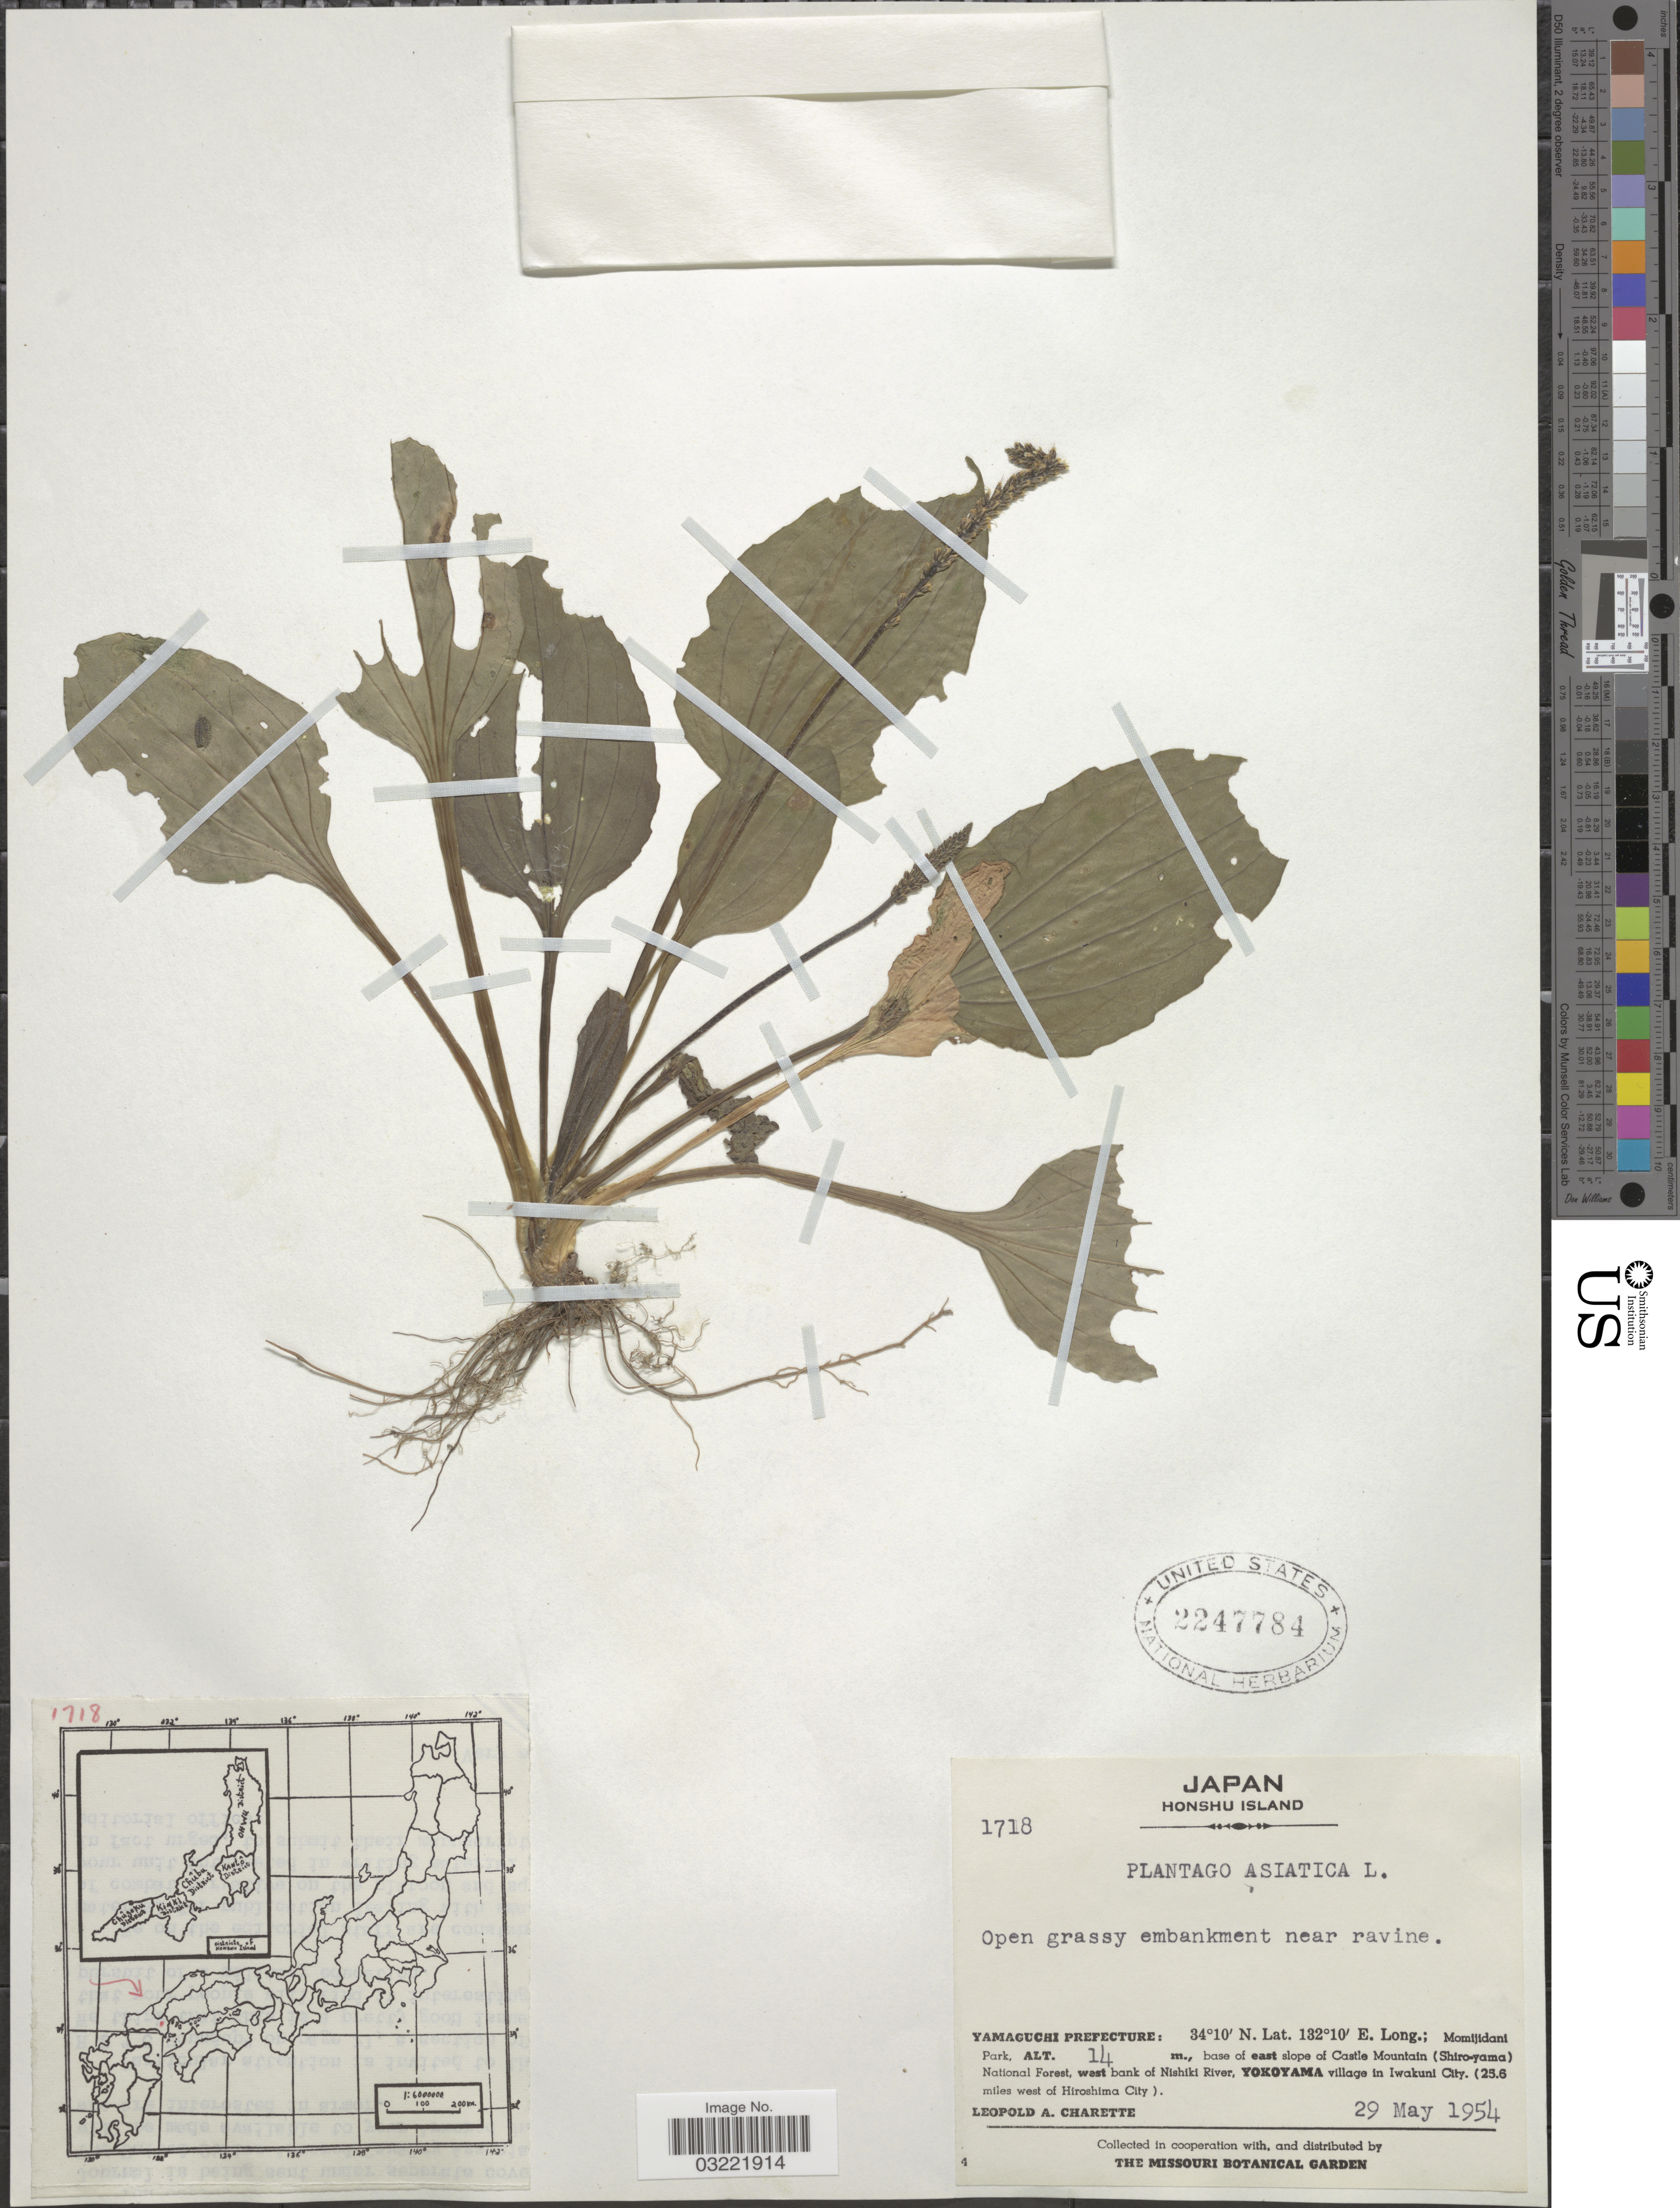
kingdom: Plantae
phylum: Tracheophyta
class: Magnoliopsida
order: Lamiales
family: Plantaginaceae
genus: Plantago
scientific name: Plantago asiatica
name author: L.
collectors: L. A. Charette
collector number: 1718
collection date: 1954-05-29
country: Japan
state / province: Yamaguti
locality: Honshu Island. Yamaguchi Prefecture: Momijidani Park. Base of east slope of Castle Mountain (Shiro-yama) National Forest, west bank of Nishiki River, Yokoyama village in Iwakuni City. (25.6 miles west of Hiroshima City).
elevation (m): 14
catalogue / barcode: US 2247784